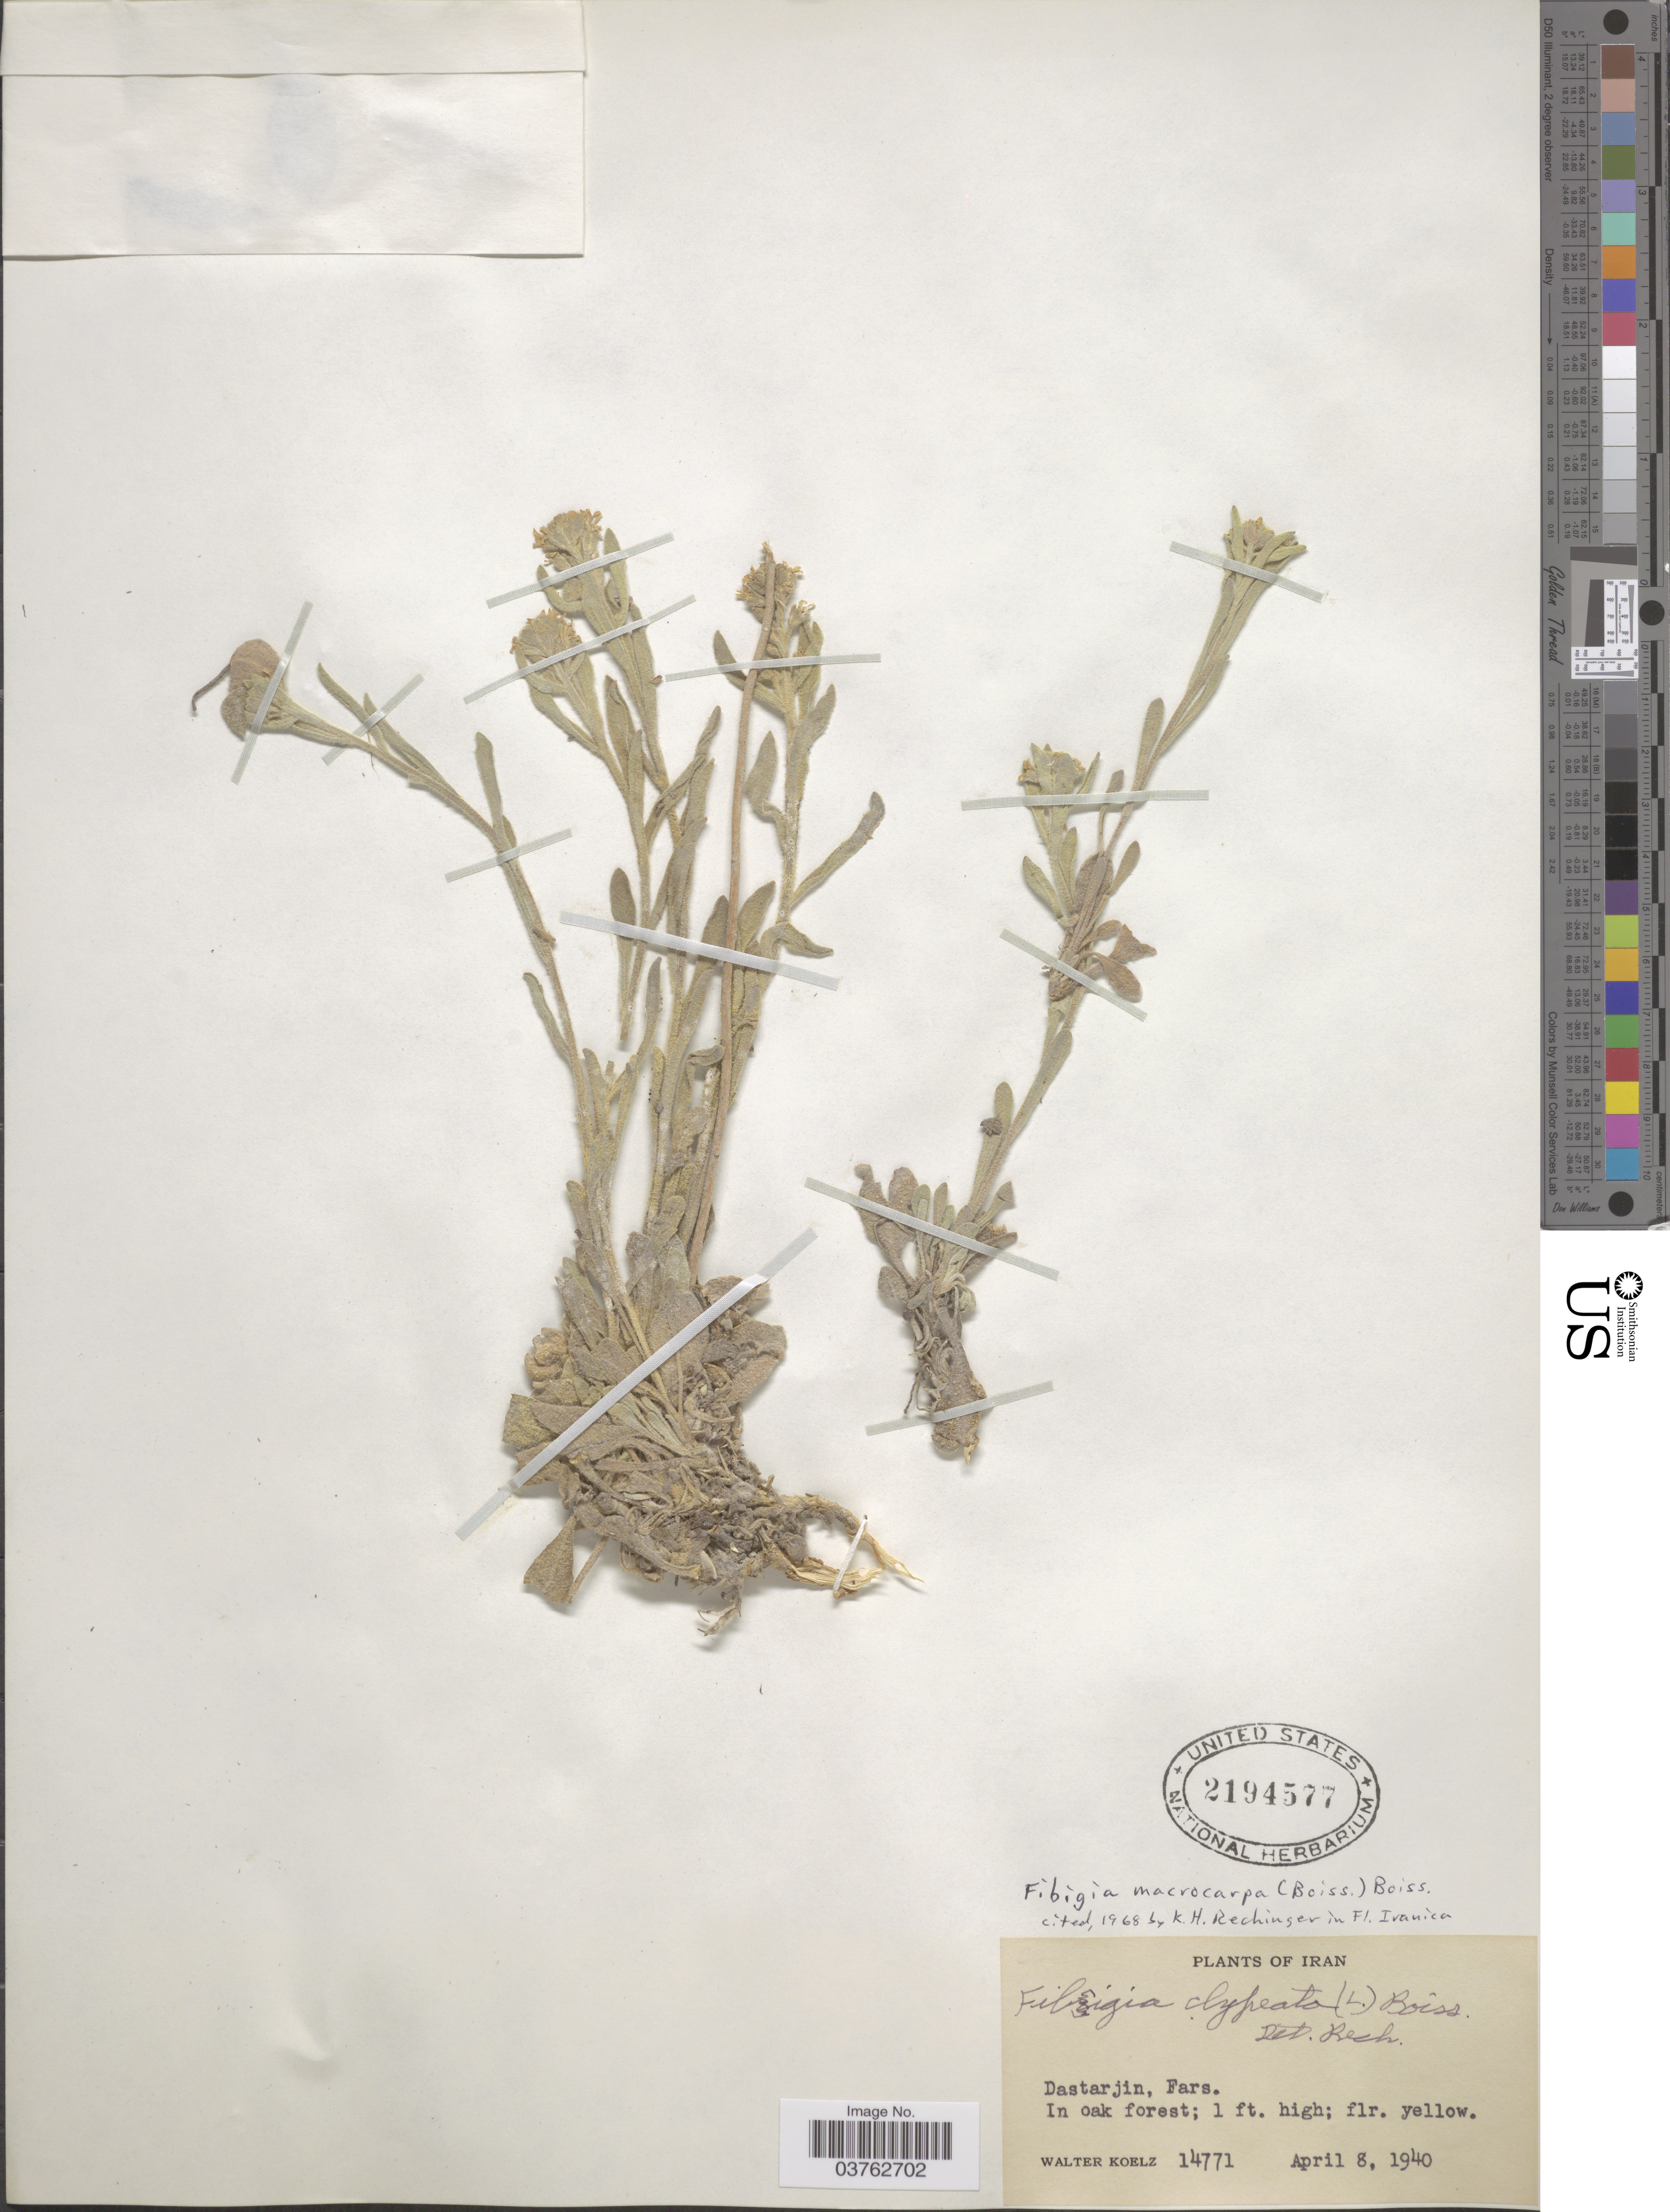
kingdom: Plantae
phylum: Tracheophyta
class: Magnoliopsida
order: Brassicales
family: Brassicaceae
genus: Fibigia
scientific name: Fibigia macroptera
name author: Boiss.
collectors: W. N. Koelz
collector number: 14771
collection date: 1940-04-08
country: Iran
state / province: Fars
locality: Dastarjin.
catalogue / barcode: US 2194577